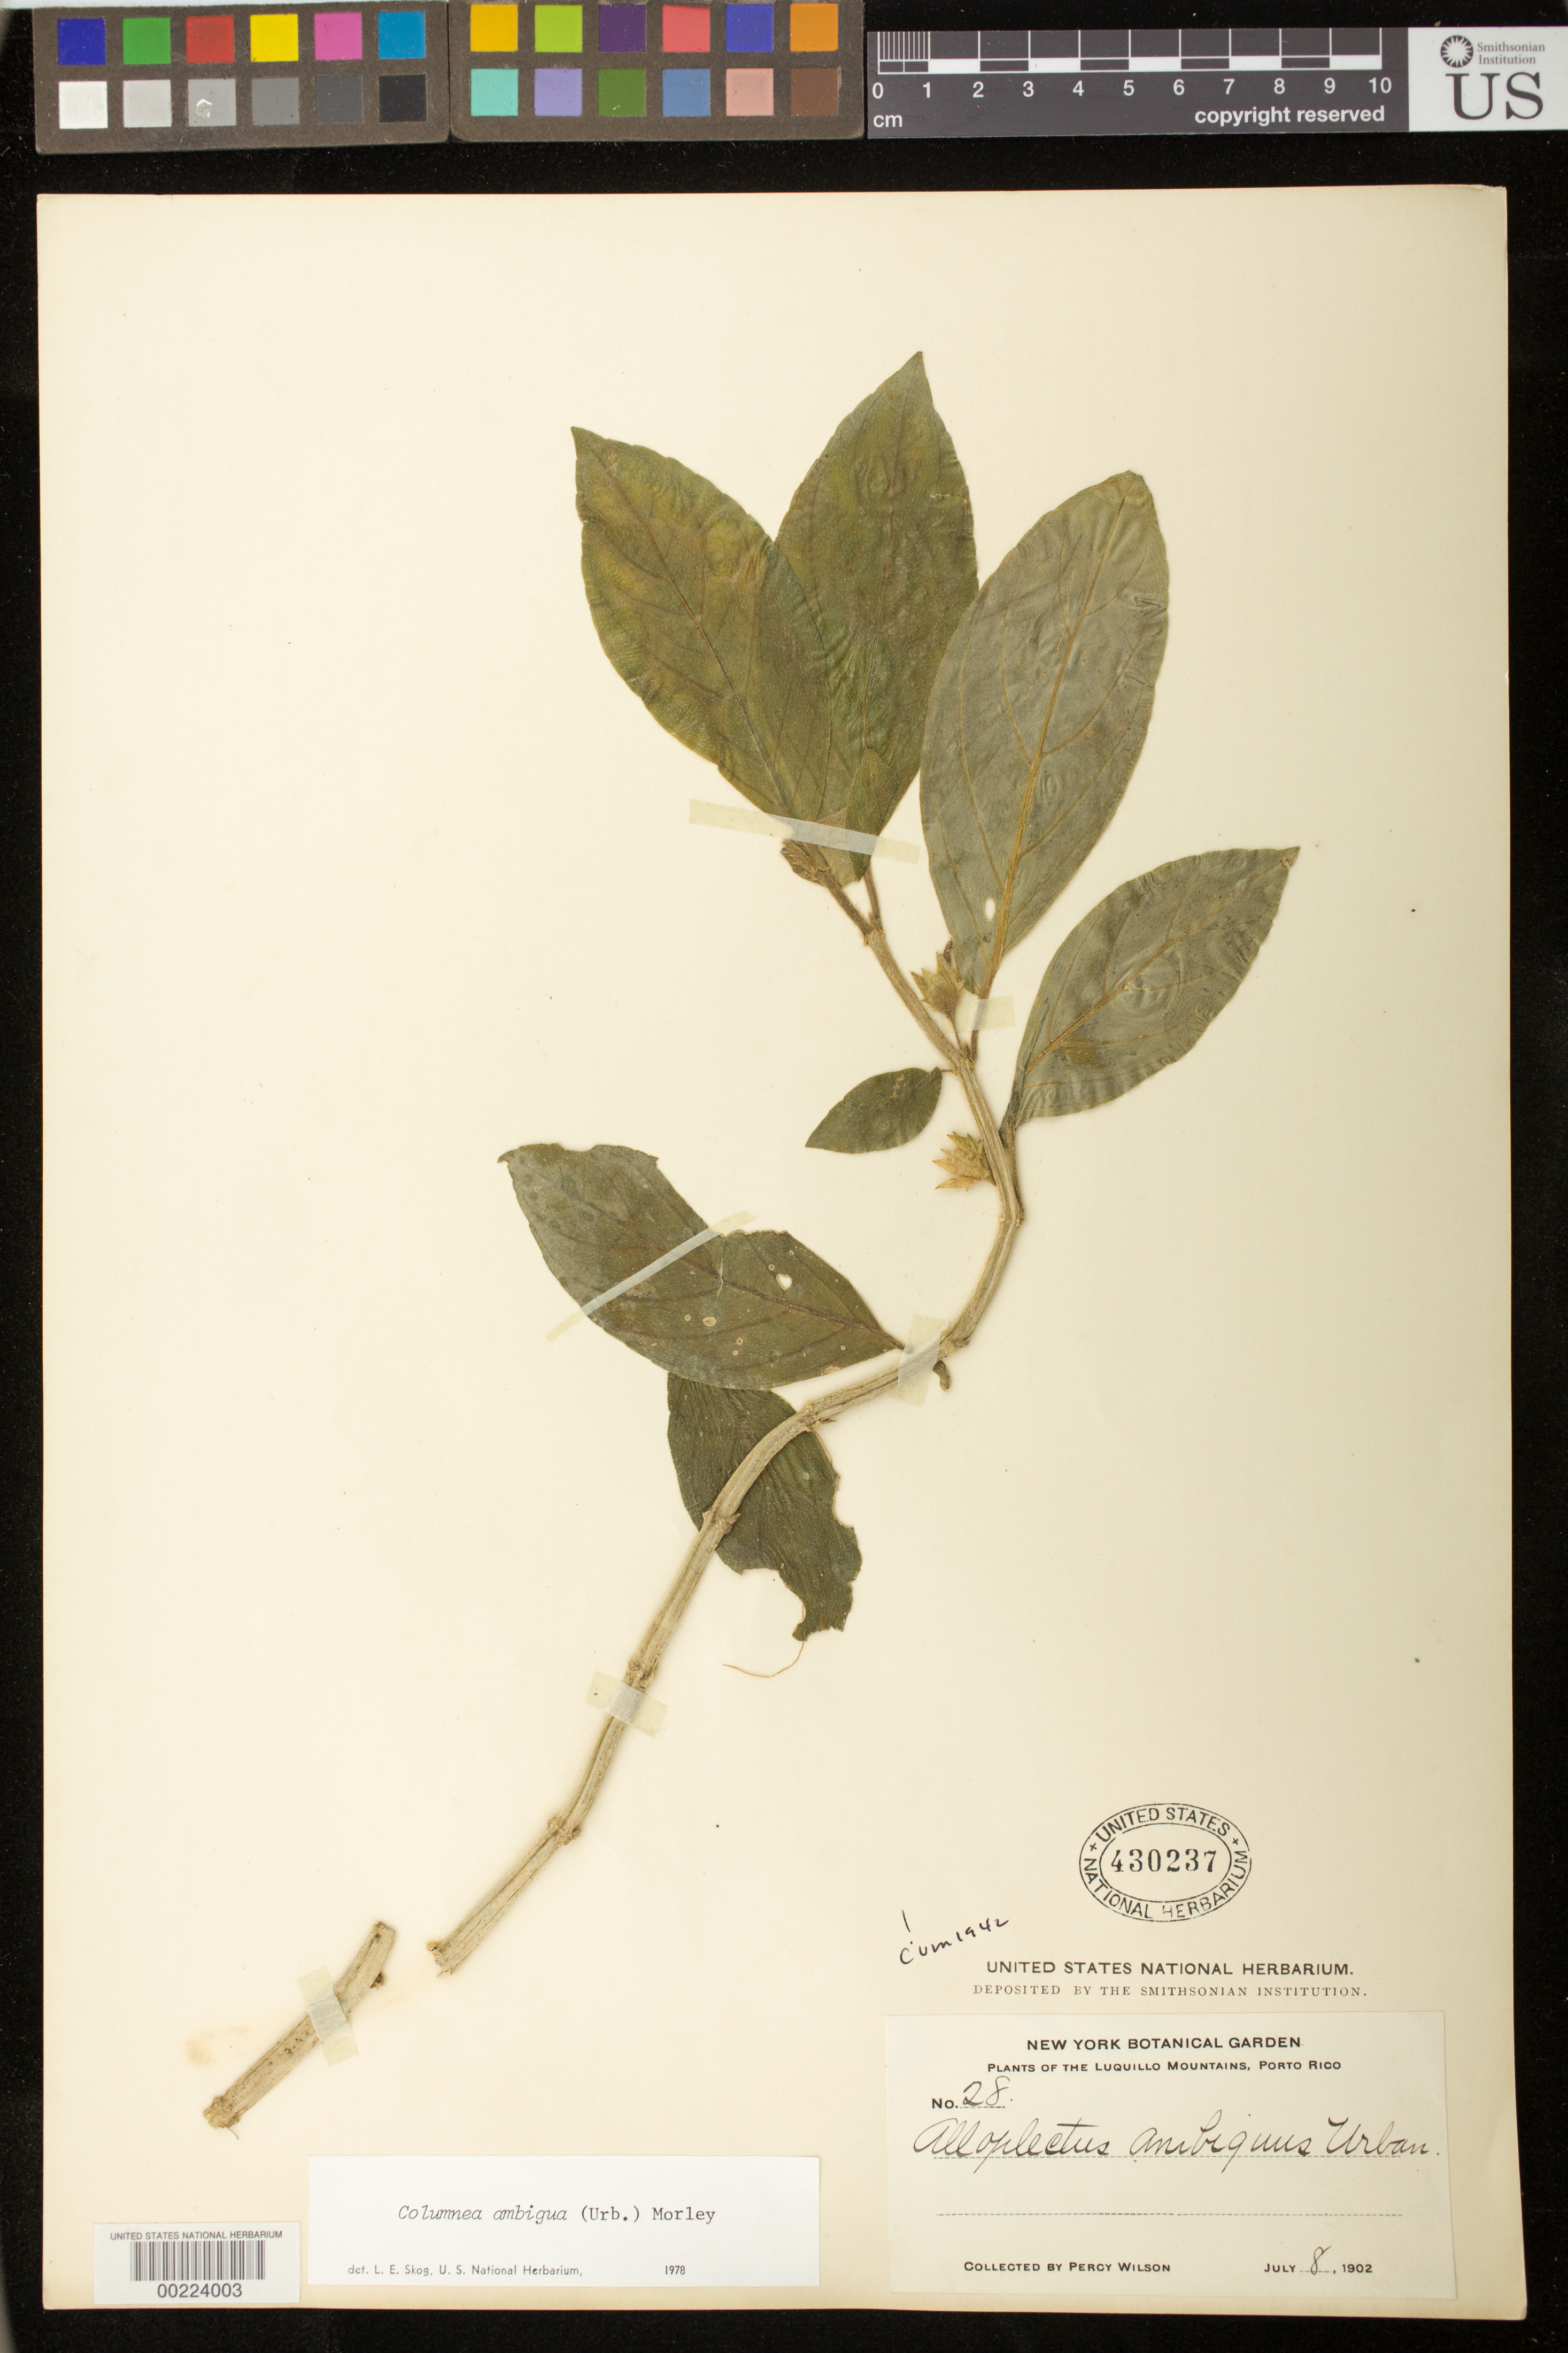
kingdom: Plantae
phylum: Tracheophyta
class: Magnoliopsida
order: Lamiales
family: Gesneriaceae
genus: Columnea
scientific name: Columnea ambigua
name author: (Urb.) B.D. Morley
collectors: P. Wilson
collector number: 28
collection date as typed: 08 Jul 1902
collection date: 1902-07-08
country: Puerto Rico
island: Puerto Rico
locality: Of the Luquillo Mountains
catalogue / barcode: US 430237